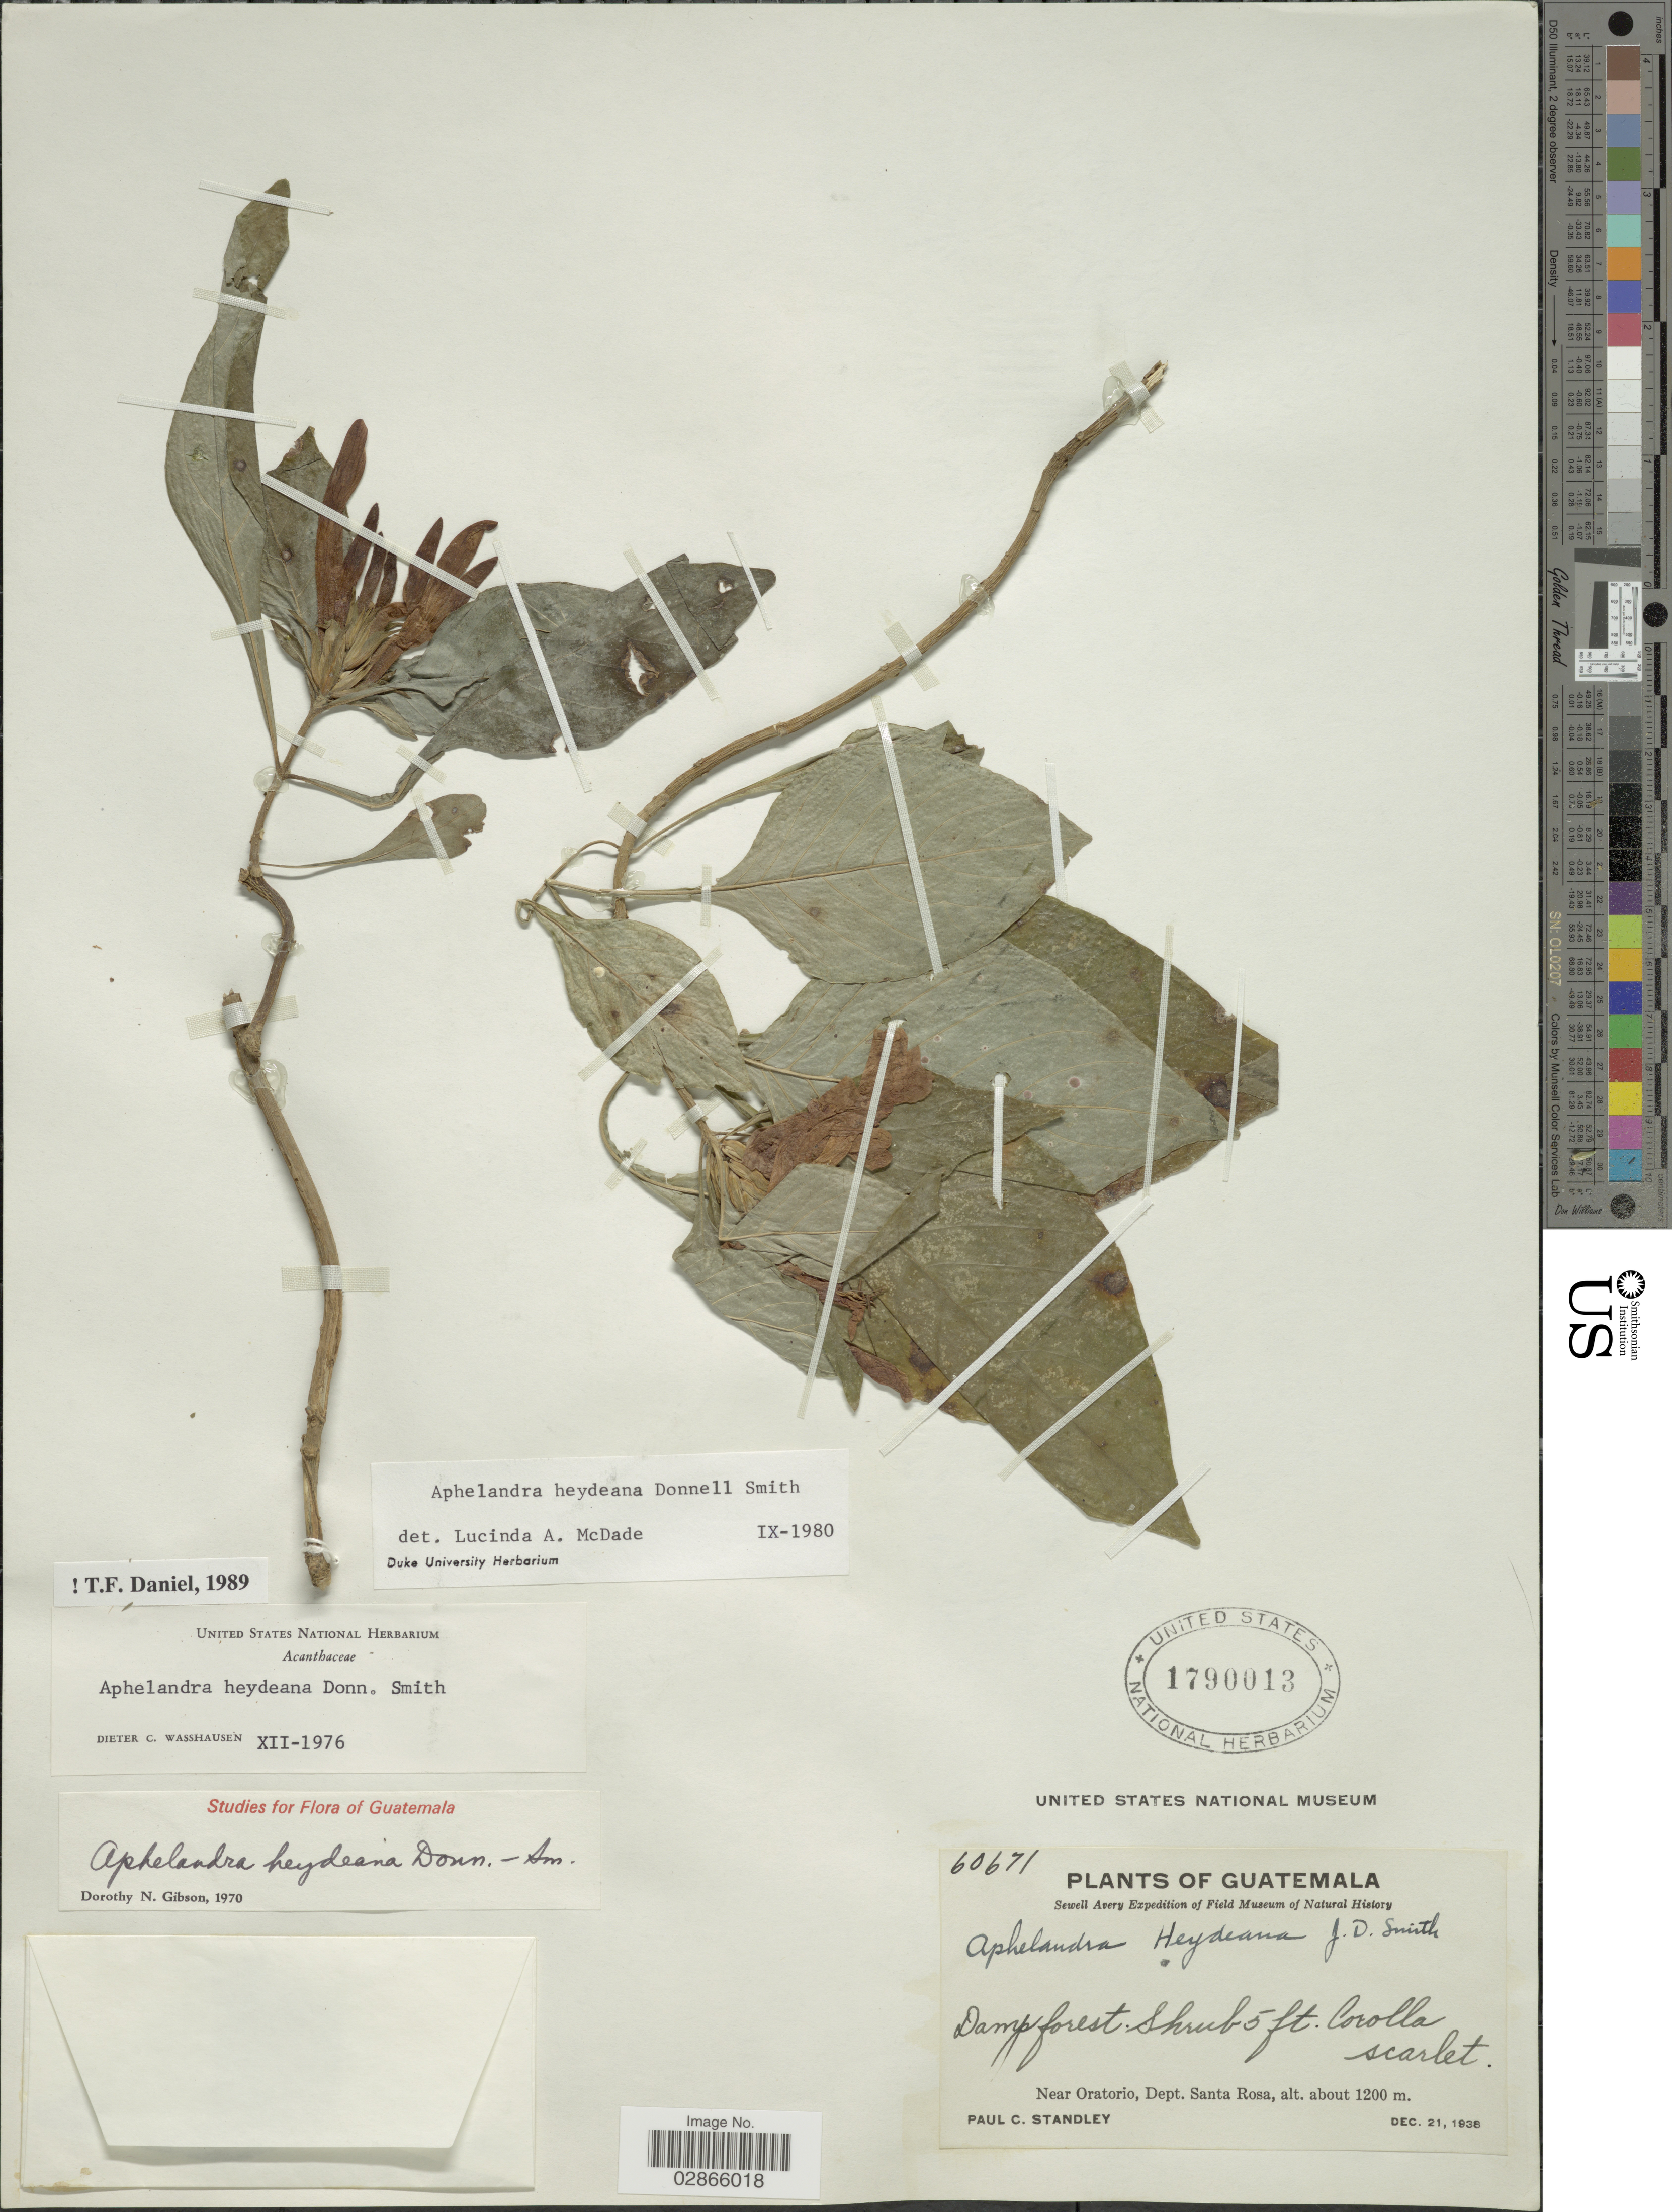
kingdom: Plantae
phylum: Tracheophyta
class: Magnoliopsida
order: Lamiales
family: Acanthaceae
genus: Aphelandra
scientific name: Aphelandra heydeana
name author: Donn. Sm.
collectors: P. C. Standley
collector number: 60671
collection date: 1938-12-21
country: Guatemala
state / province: Santa Rosa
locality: Near Oratorio, Dept. Santa Rosa.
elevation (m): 1200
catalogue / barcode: US 1790013